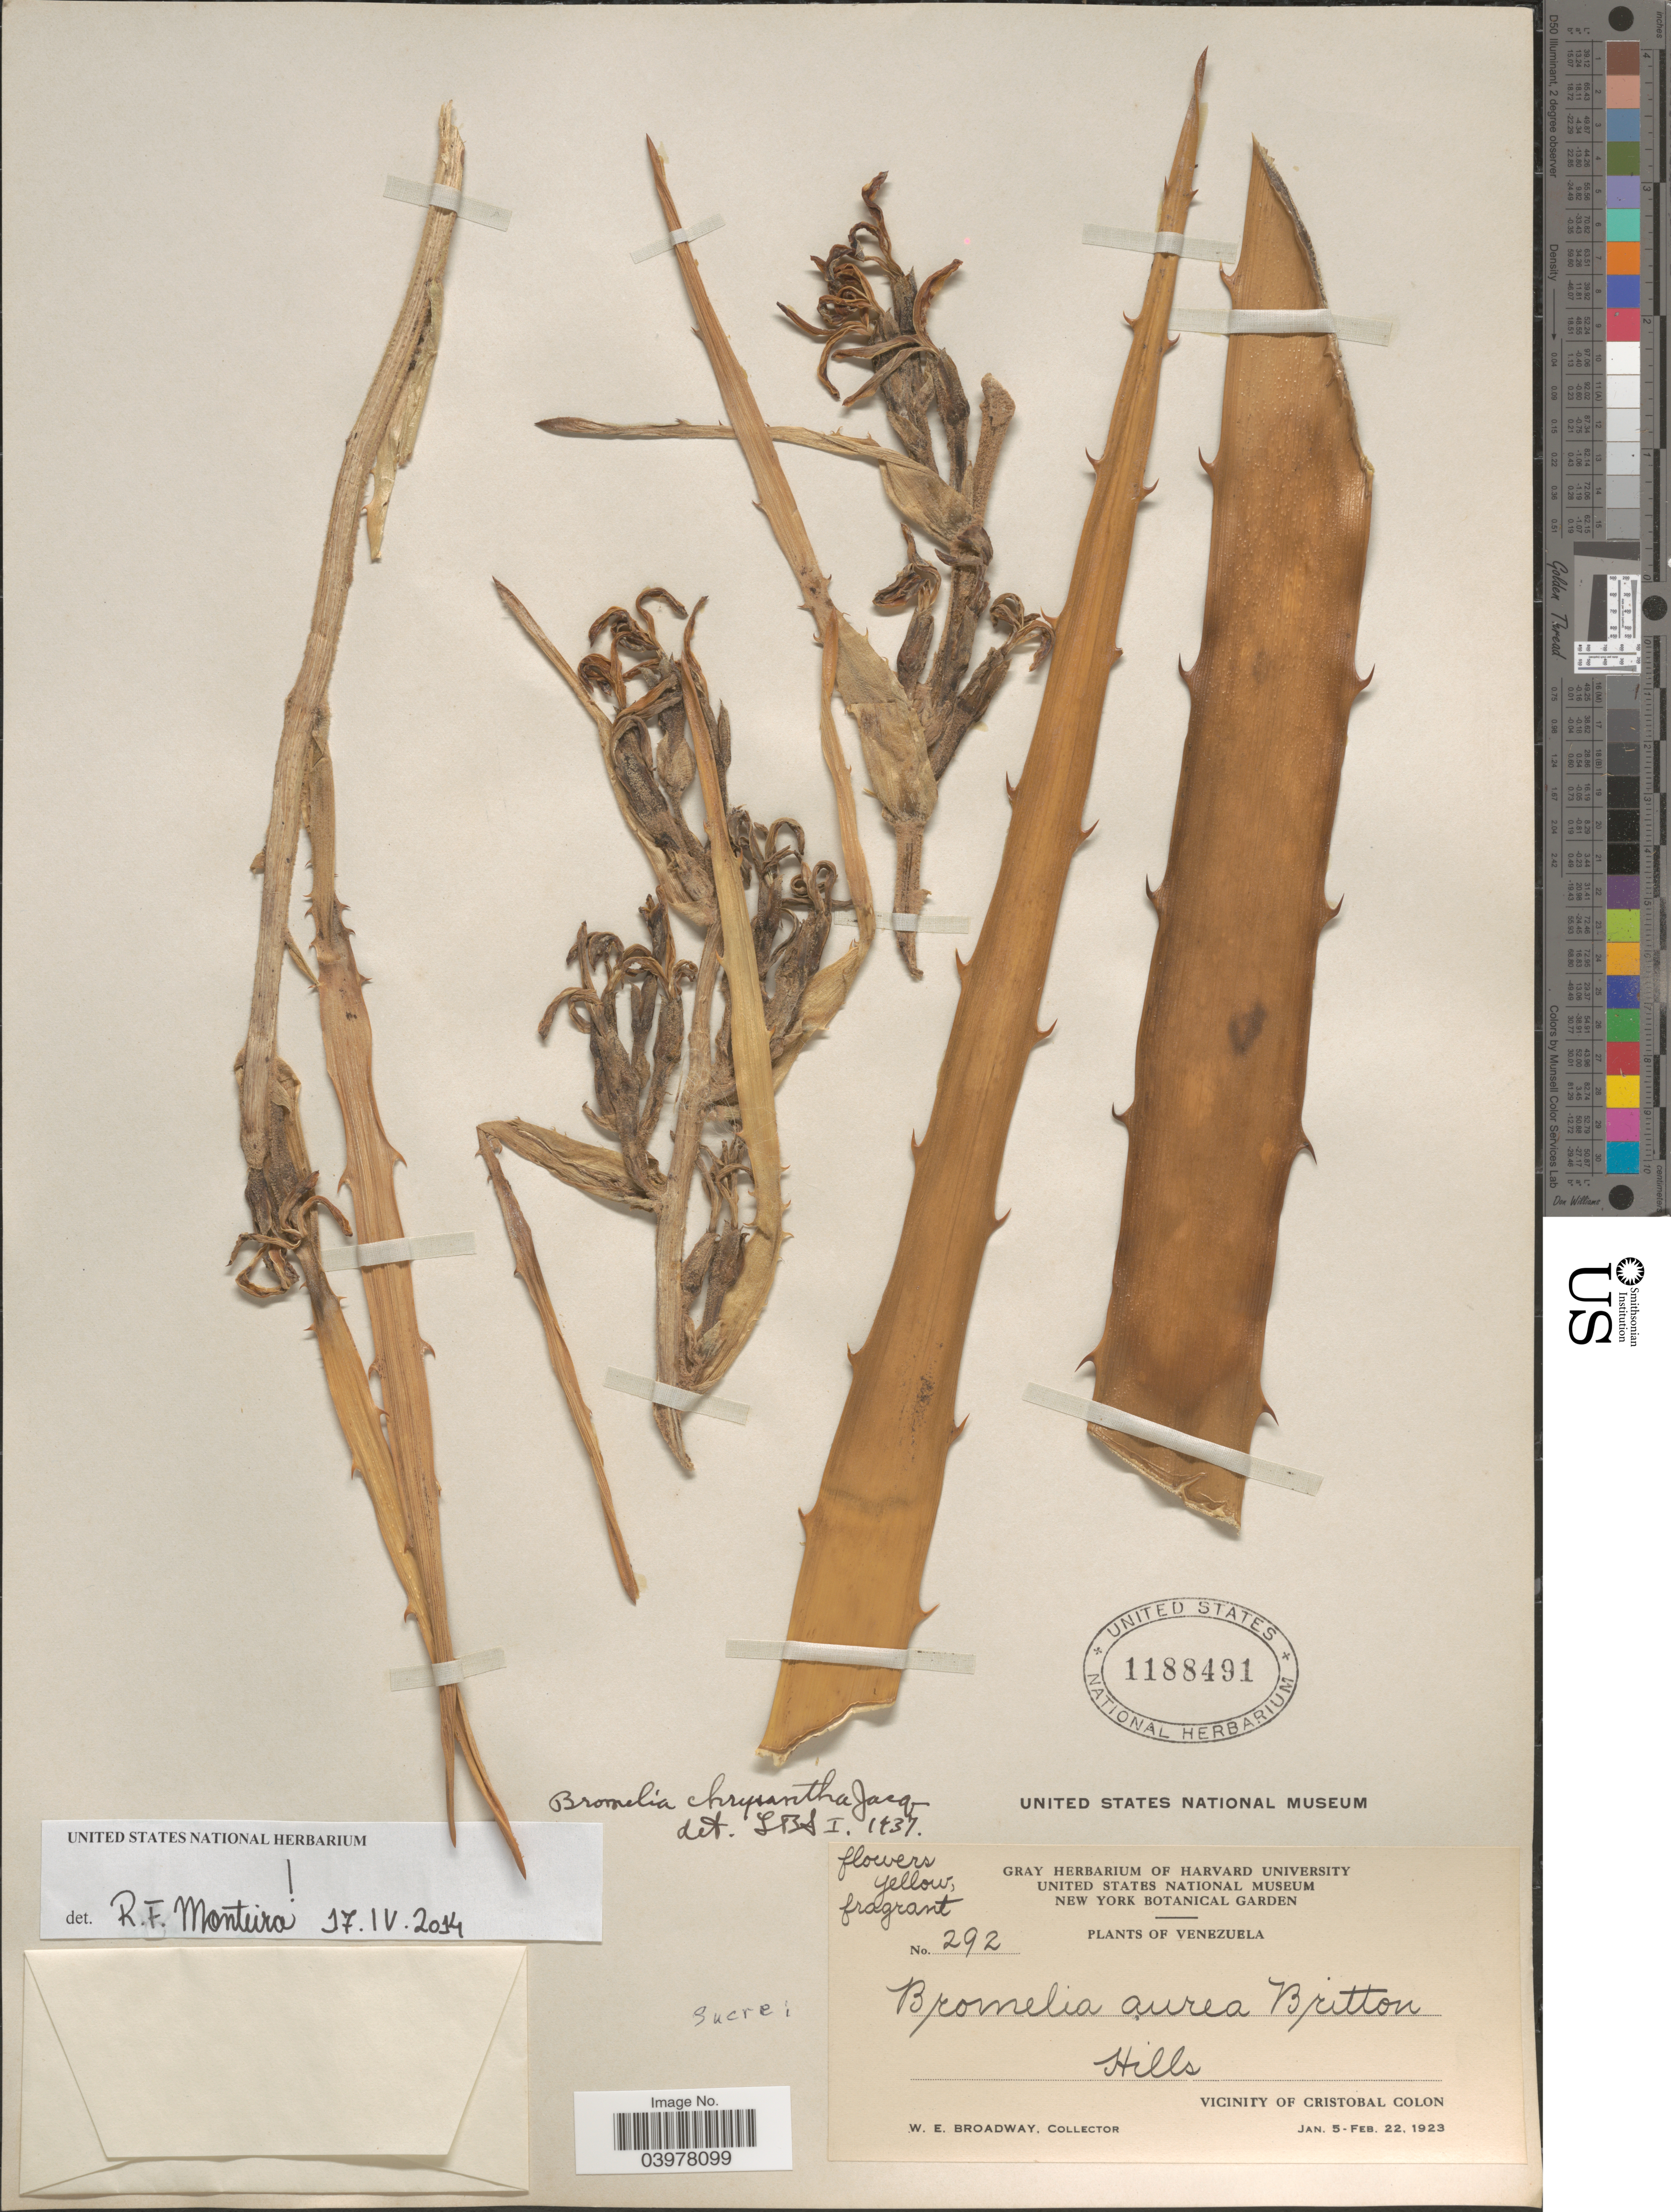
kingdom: Plantae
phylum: Tracheophyta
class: Liliopsida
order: Poales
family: Bromeliaceae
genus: Bromelia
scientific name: Bromelia chrysantha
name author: Jacq.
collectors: W. E. Broadway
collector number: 292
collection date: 1923-01-05/1923-02-22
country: Venezuela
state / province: Sucre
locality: Hills. Vicinity of Cristobal Colon.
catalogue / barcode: US 1188491